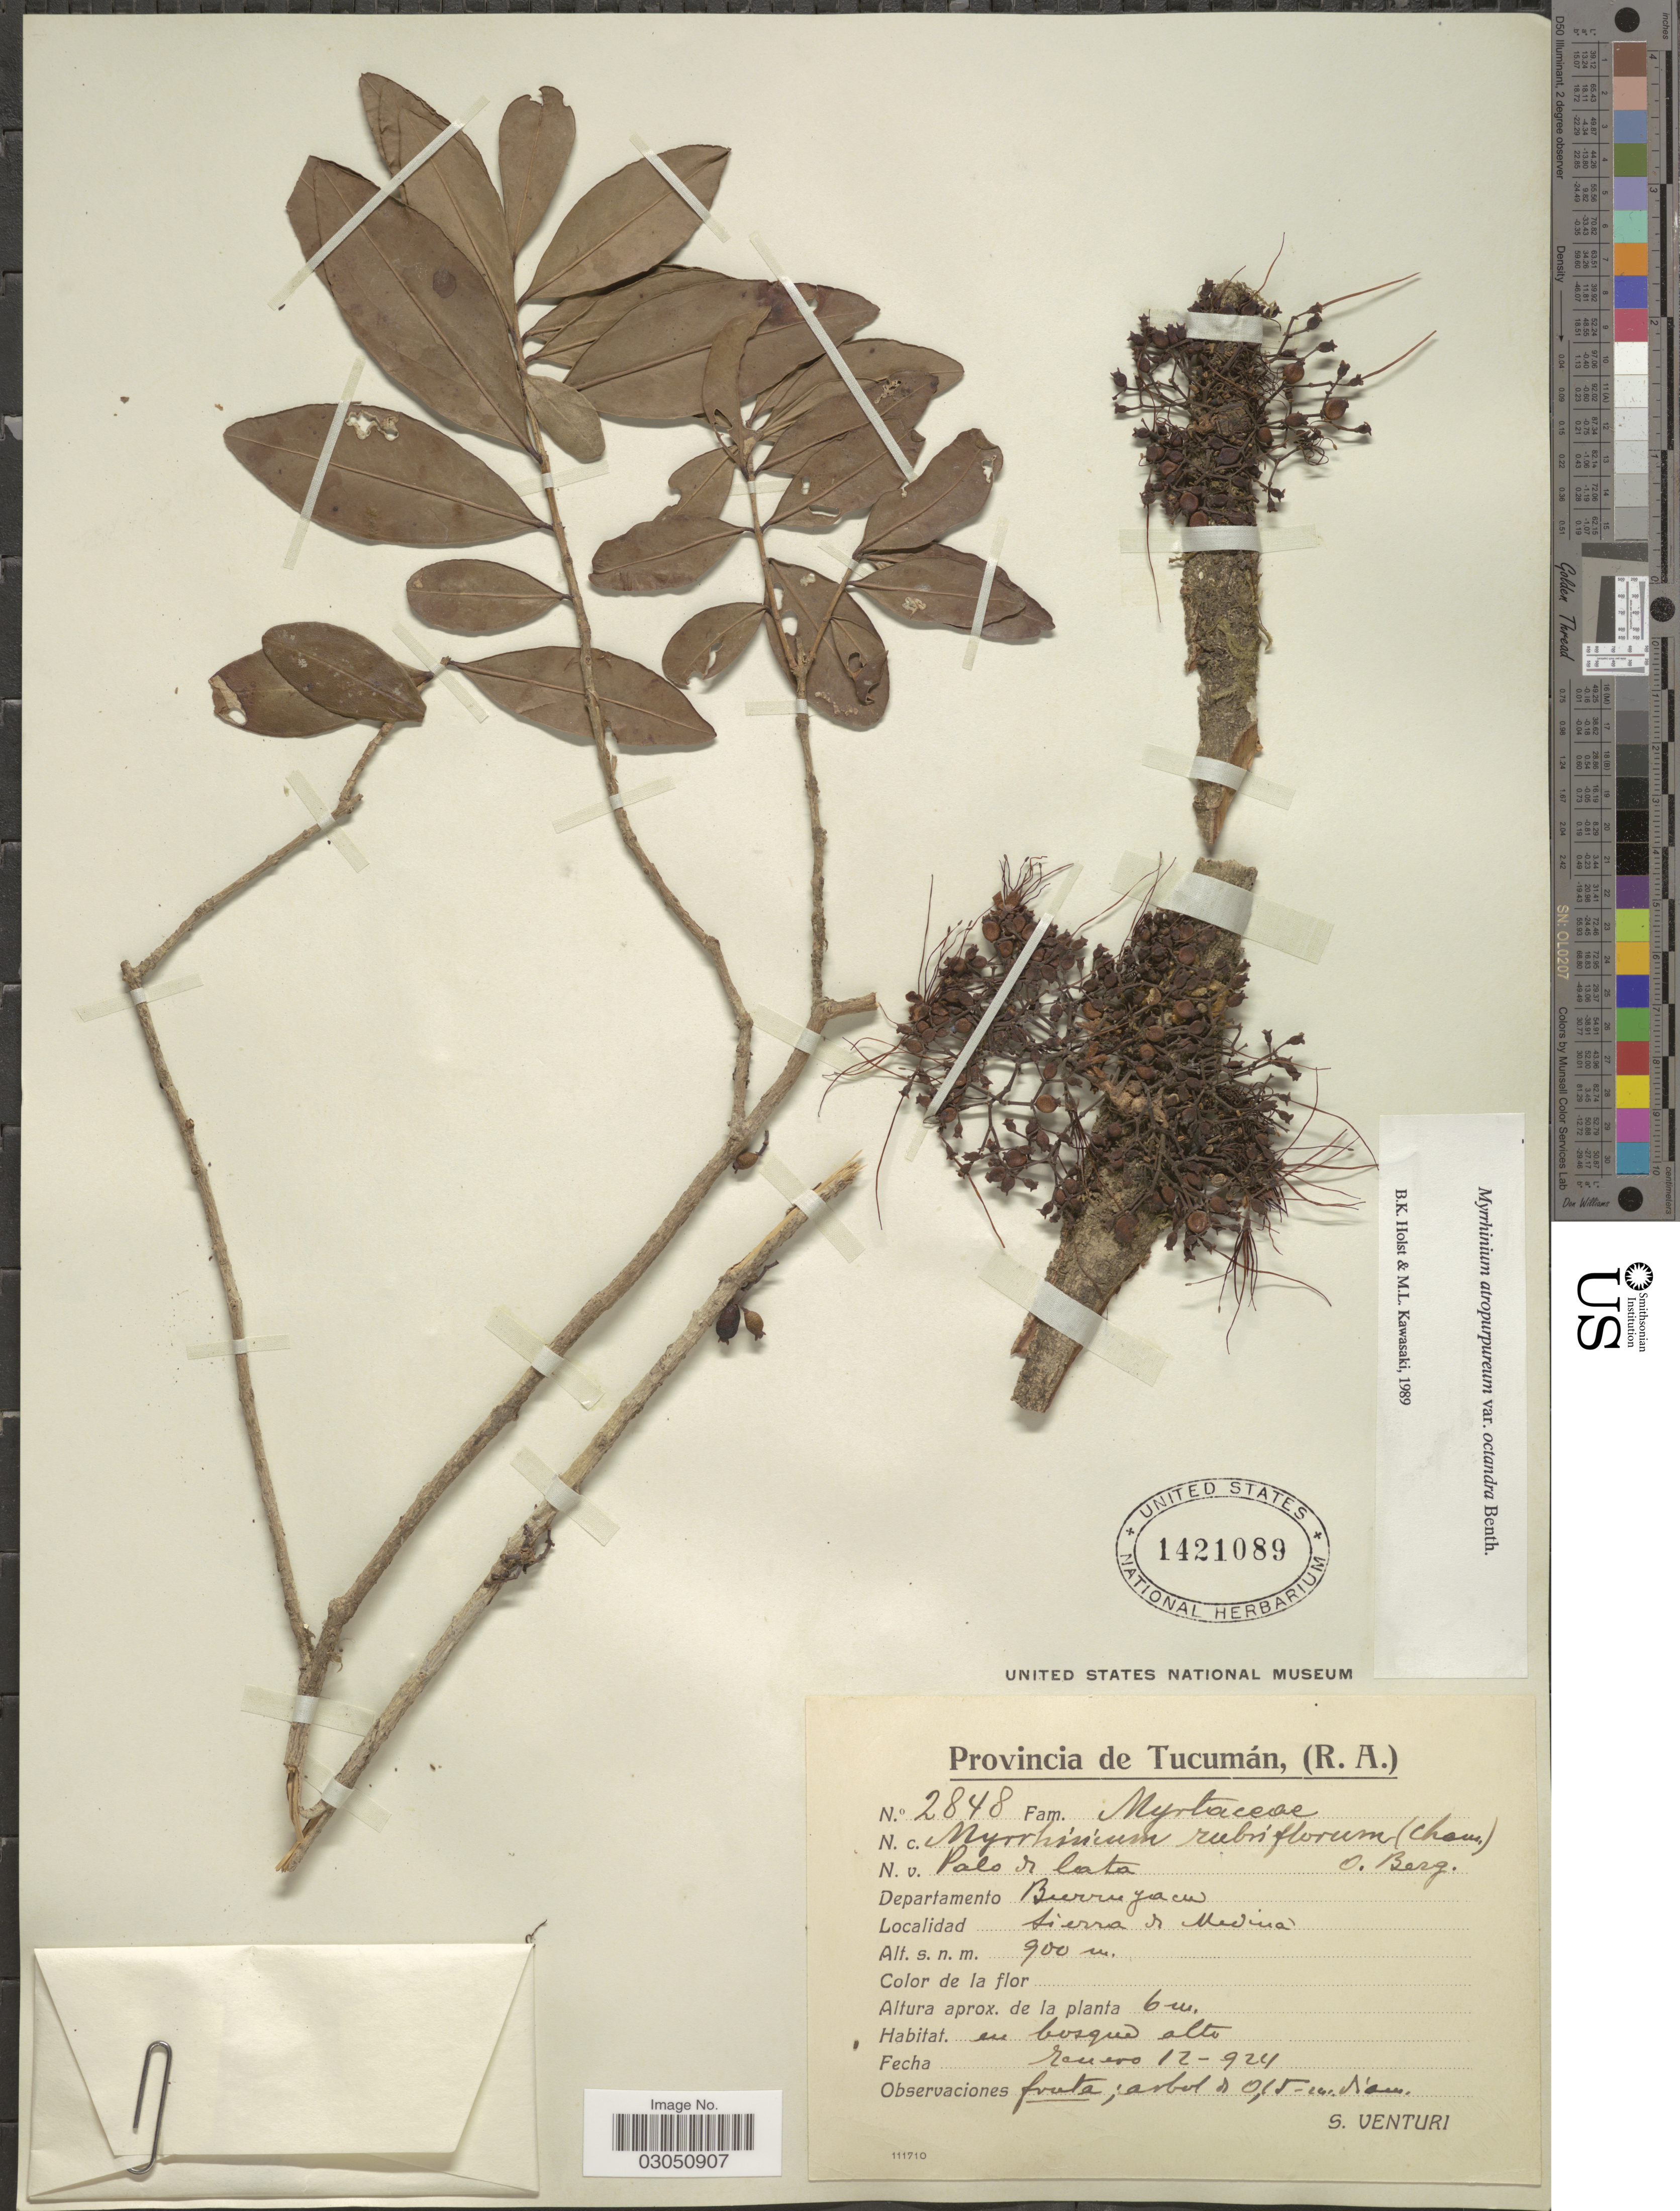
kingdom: Plantae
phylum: Tracheophyta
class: Magnoliopsida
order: Myrtales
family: Myrtaceae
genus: Myrrhinium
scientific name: Myrrhinium atropurpureum var. octandrum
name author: Benth.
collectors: S. Venturi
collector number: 2848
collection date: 1924-01-12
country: Argentina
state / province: Tucuman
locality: (R. A.), Departamento Burruyacu. Sierra de Medina.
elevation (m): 900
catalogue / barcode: US 1421089